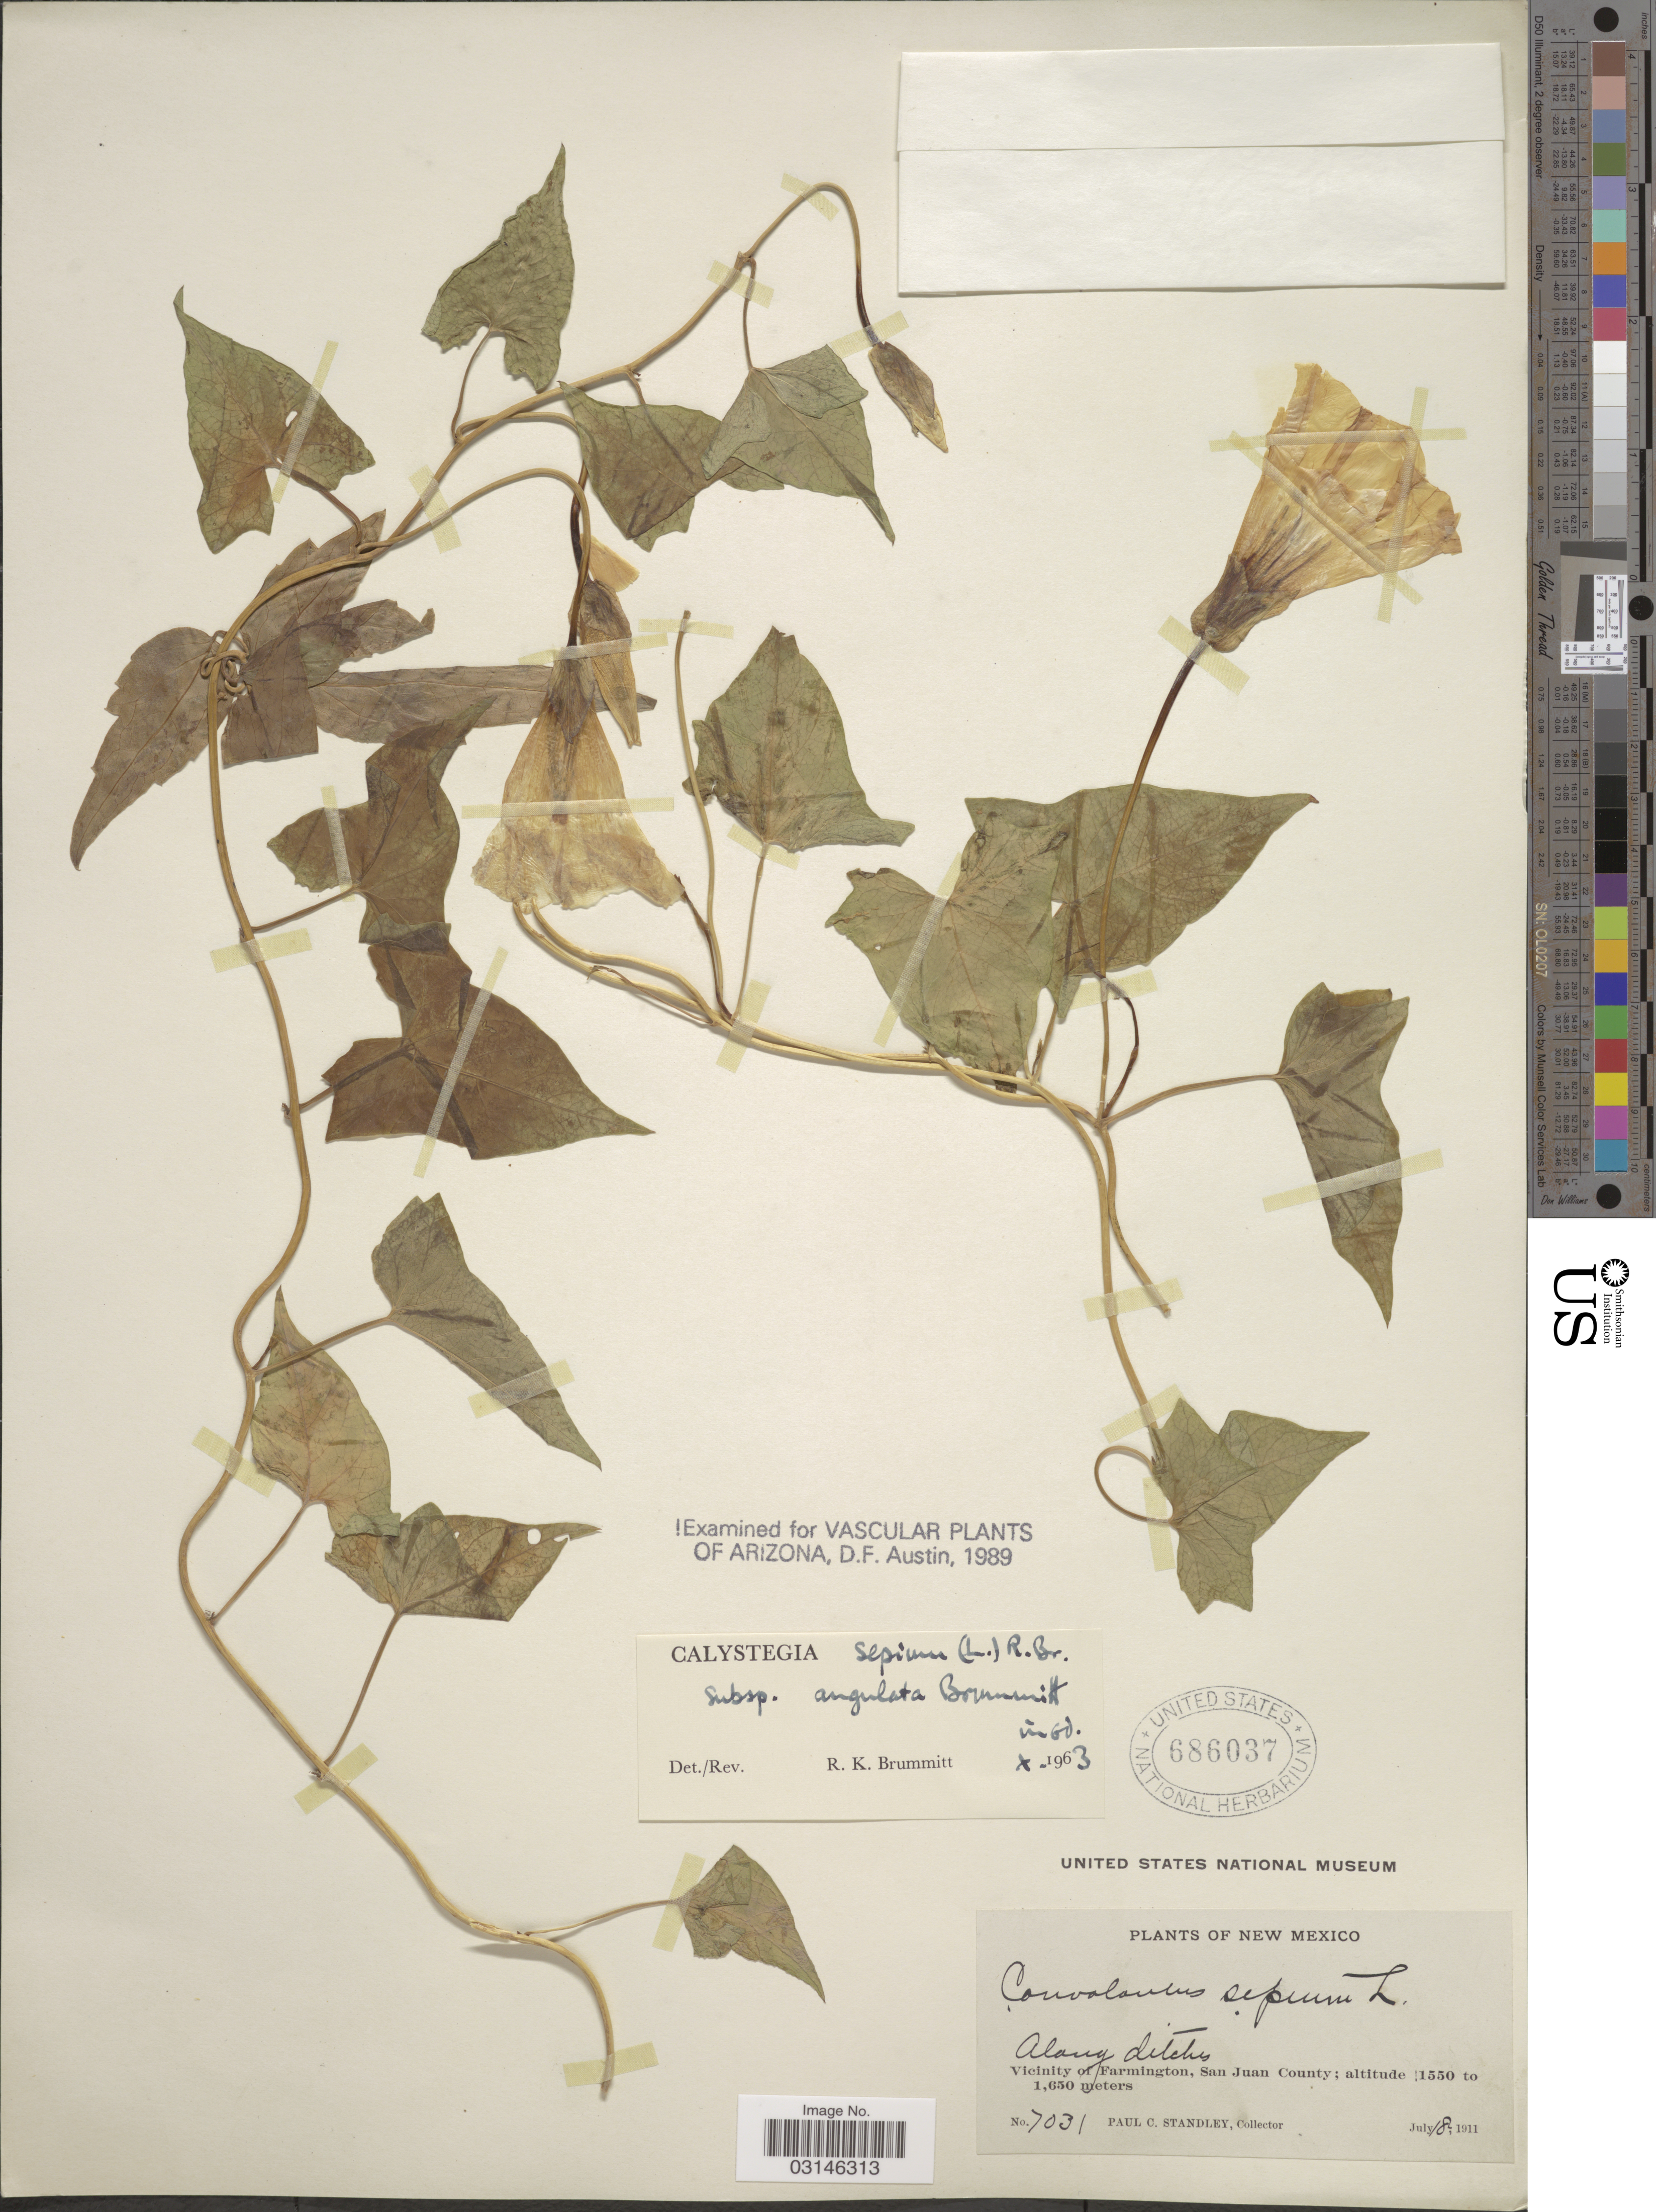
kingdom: Plantae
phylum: Tracheophyta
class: Magnoliopsida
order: Solanales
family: Convolvulaceae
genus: Calystegia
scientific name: Calystegia sepium subsp. angulata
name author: Brummitt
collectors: P. C. Standley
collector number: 7031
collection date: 1911-07-18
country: United States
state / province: New Mexico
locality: Along ditches, Vicinity of Farmington, San Juan County.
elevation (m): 1550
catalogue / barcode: US 686037